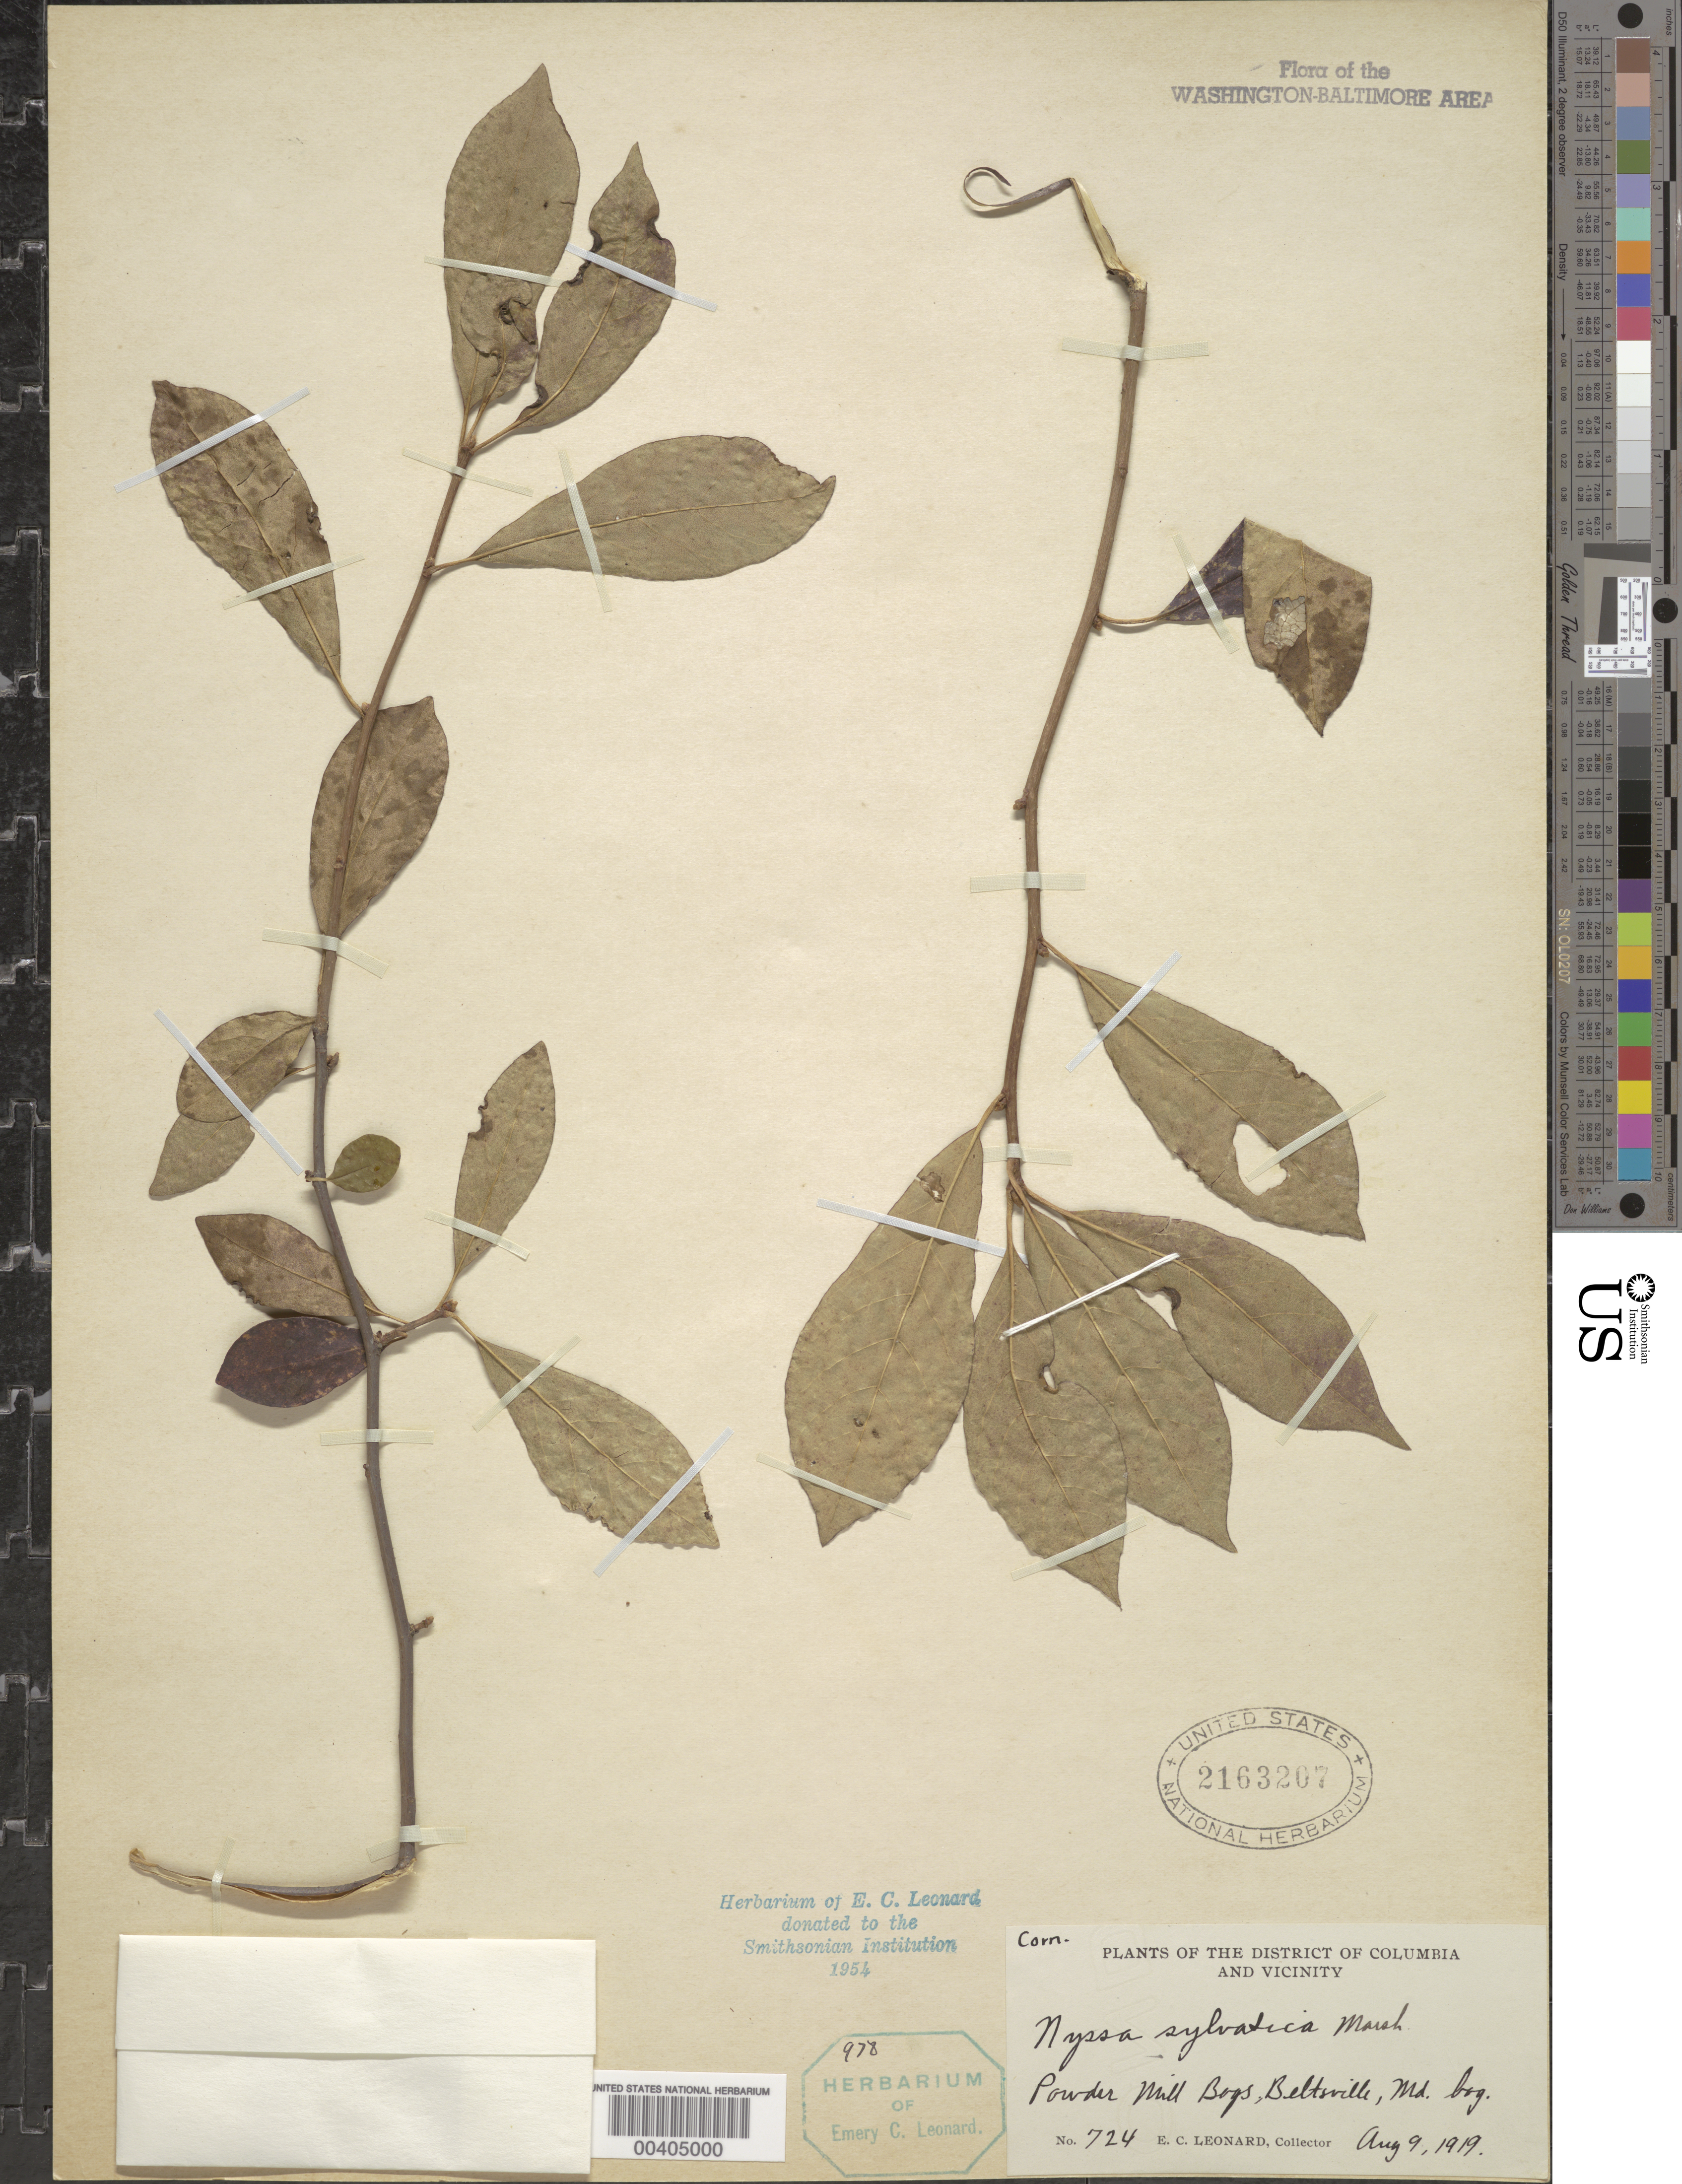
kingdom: Plantae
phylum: Tracheophyta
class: Magnoliopsida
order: Cornales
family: Nyssaceae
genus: Nyssa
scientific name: Nyssa sylvatica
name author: Marshall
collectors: E. C. Leonard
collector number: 724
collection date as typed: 09 Aug 1919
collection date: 1919-08-09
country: United States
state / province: Maryland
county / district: Prince George's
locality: Beltsville, Powder Mill Bogs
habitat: Bog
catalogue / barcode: US 2163207